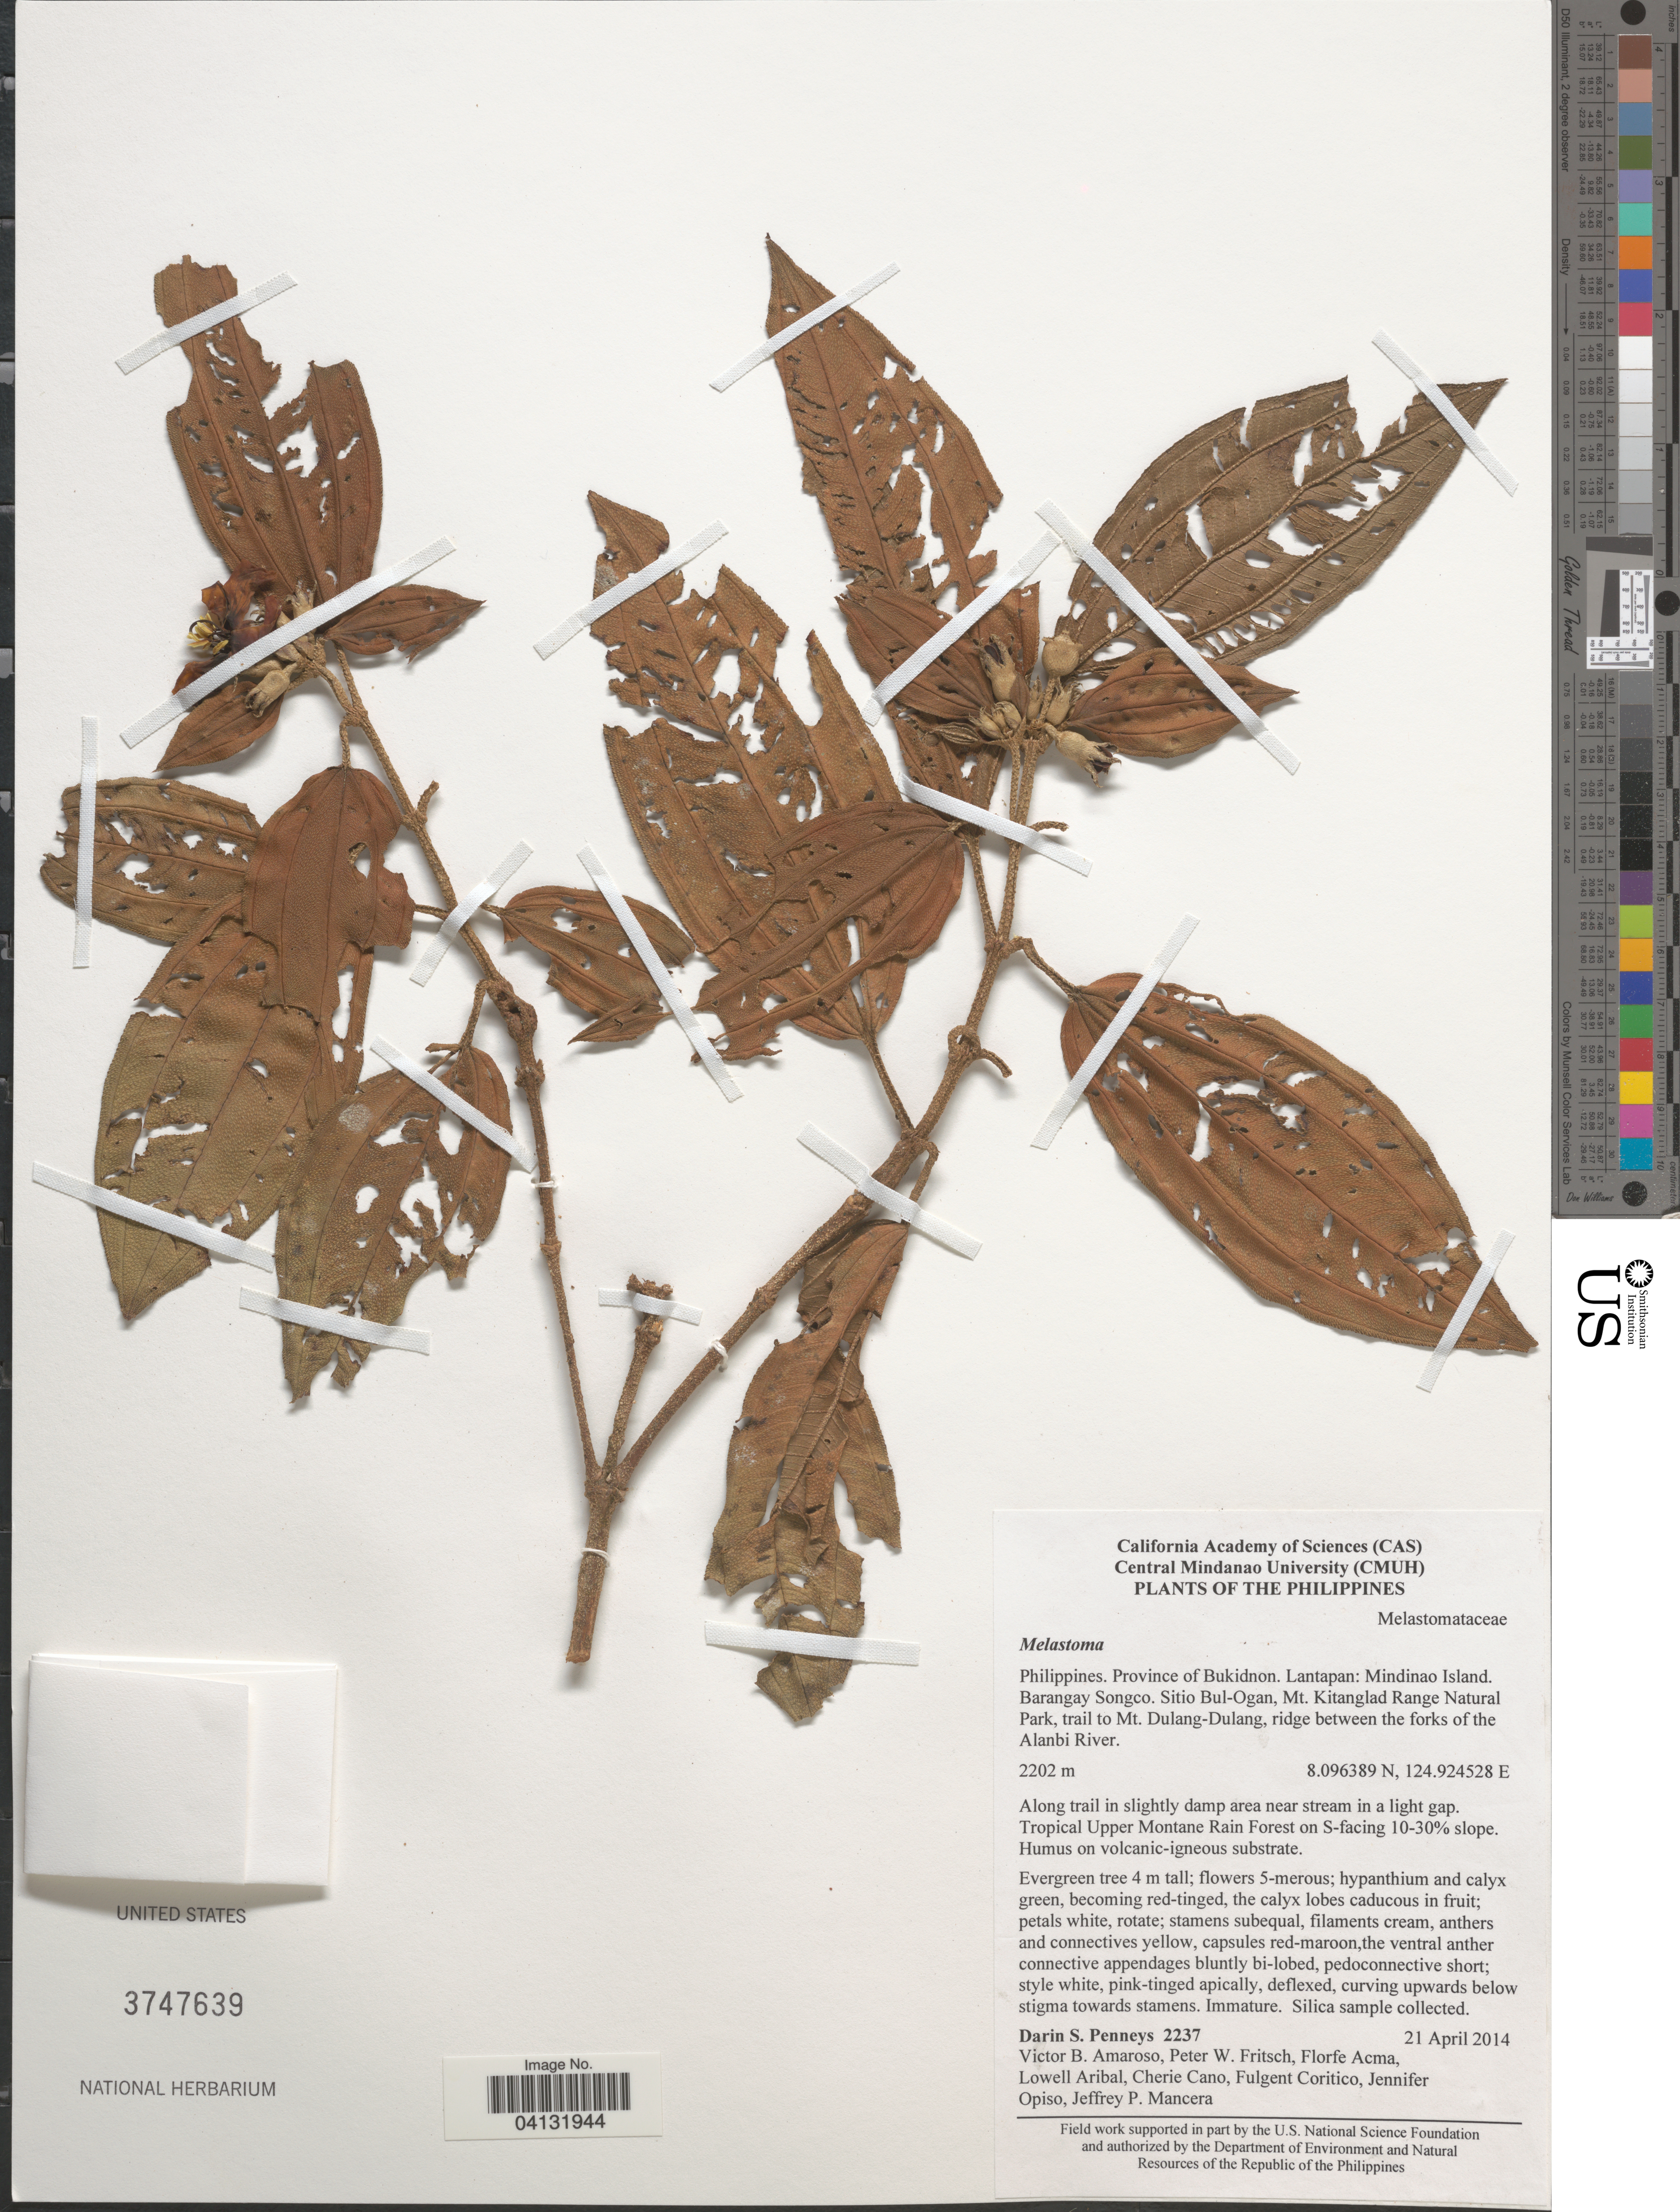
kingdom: Plantae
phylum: Tracheophyta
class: Magnoliopsida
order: Myrtales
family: Melastomataceae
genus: Melastoma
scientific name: Melastoma sp.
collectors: D. S. Penneys, V. Amoroso, P. W. Fritsch, F. Acma & et al.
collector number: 2237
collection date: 2014-04-21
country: Philippines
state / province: Northern Mindanao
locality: Province of Bukidnon. Lantapan: Mindinao Island. Barangay Songco. Sitio Bul-Ogan, Mt. Kitanglad Range Natural Park, trail to Mt. Dulang-Dulang, ridge between the forks of the Alanbi River. Tropical Upper Montane Rain Forest on S-facing 10-30% slope.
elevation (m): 2202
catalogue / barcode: US 3747639